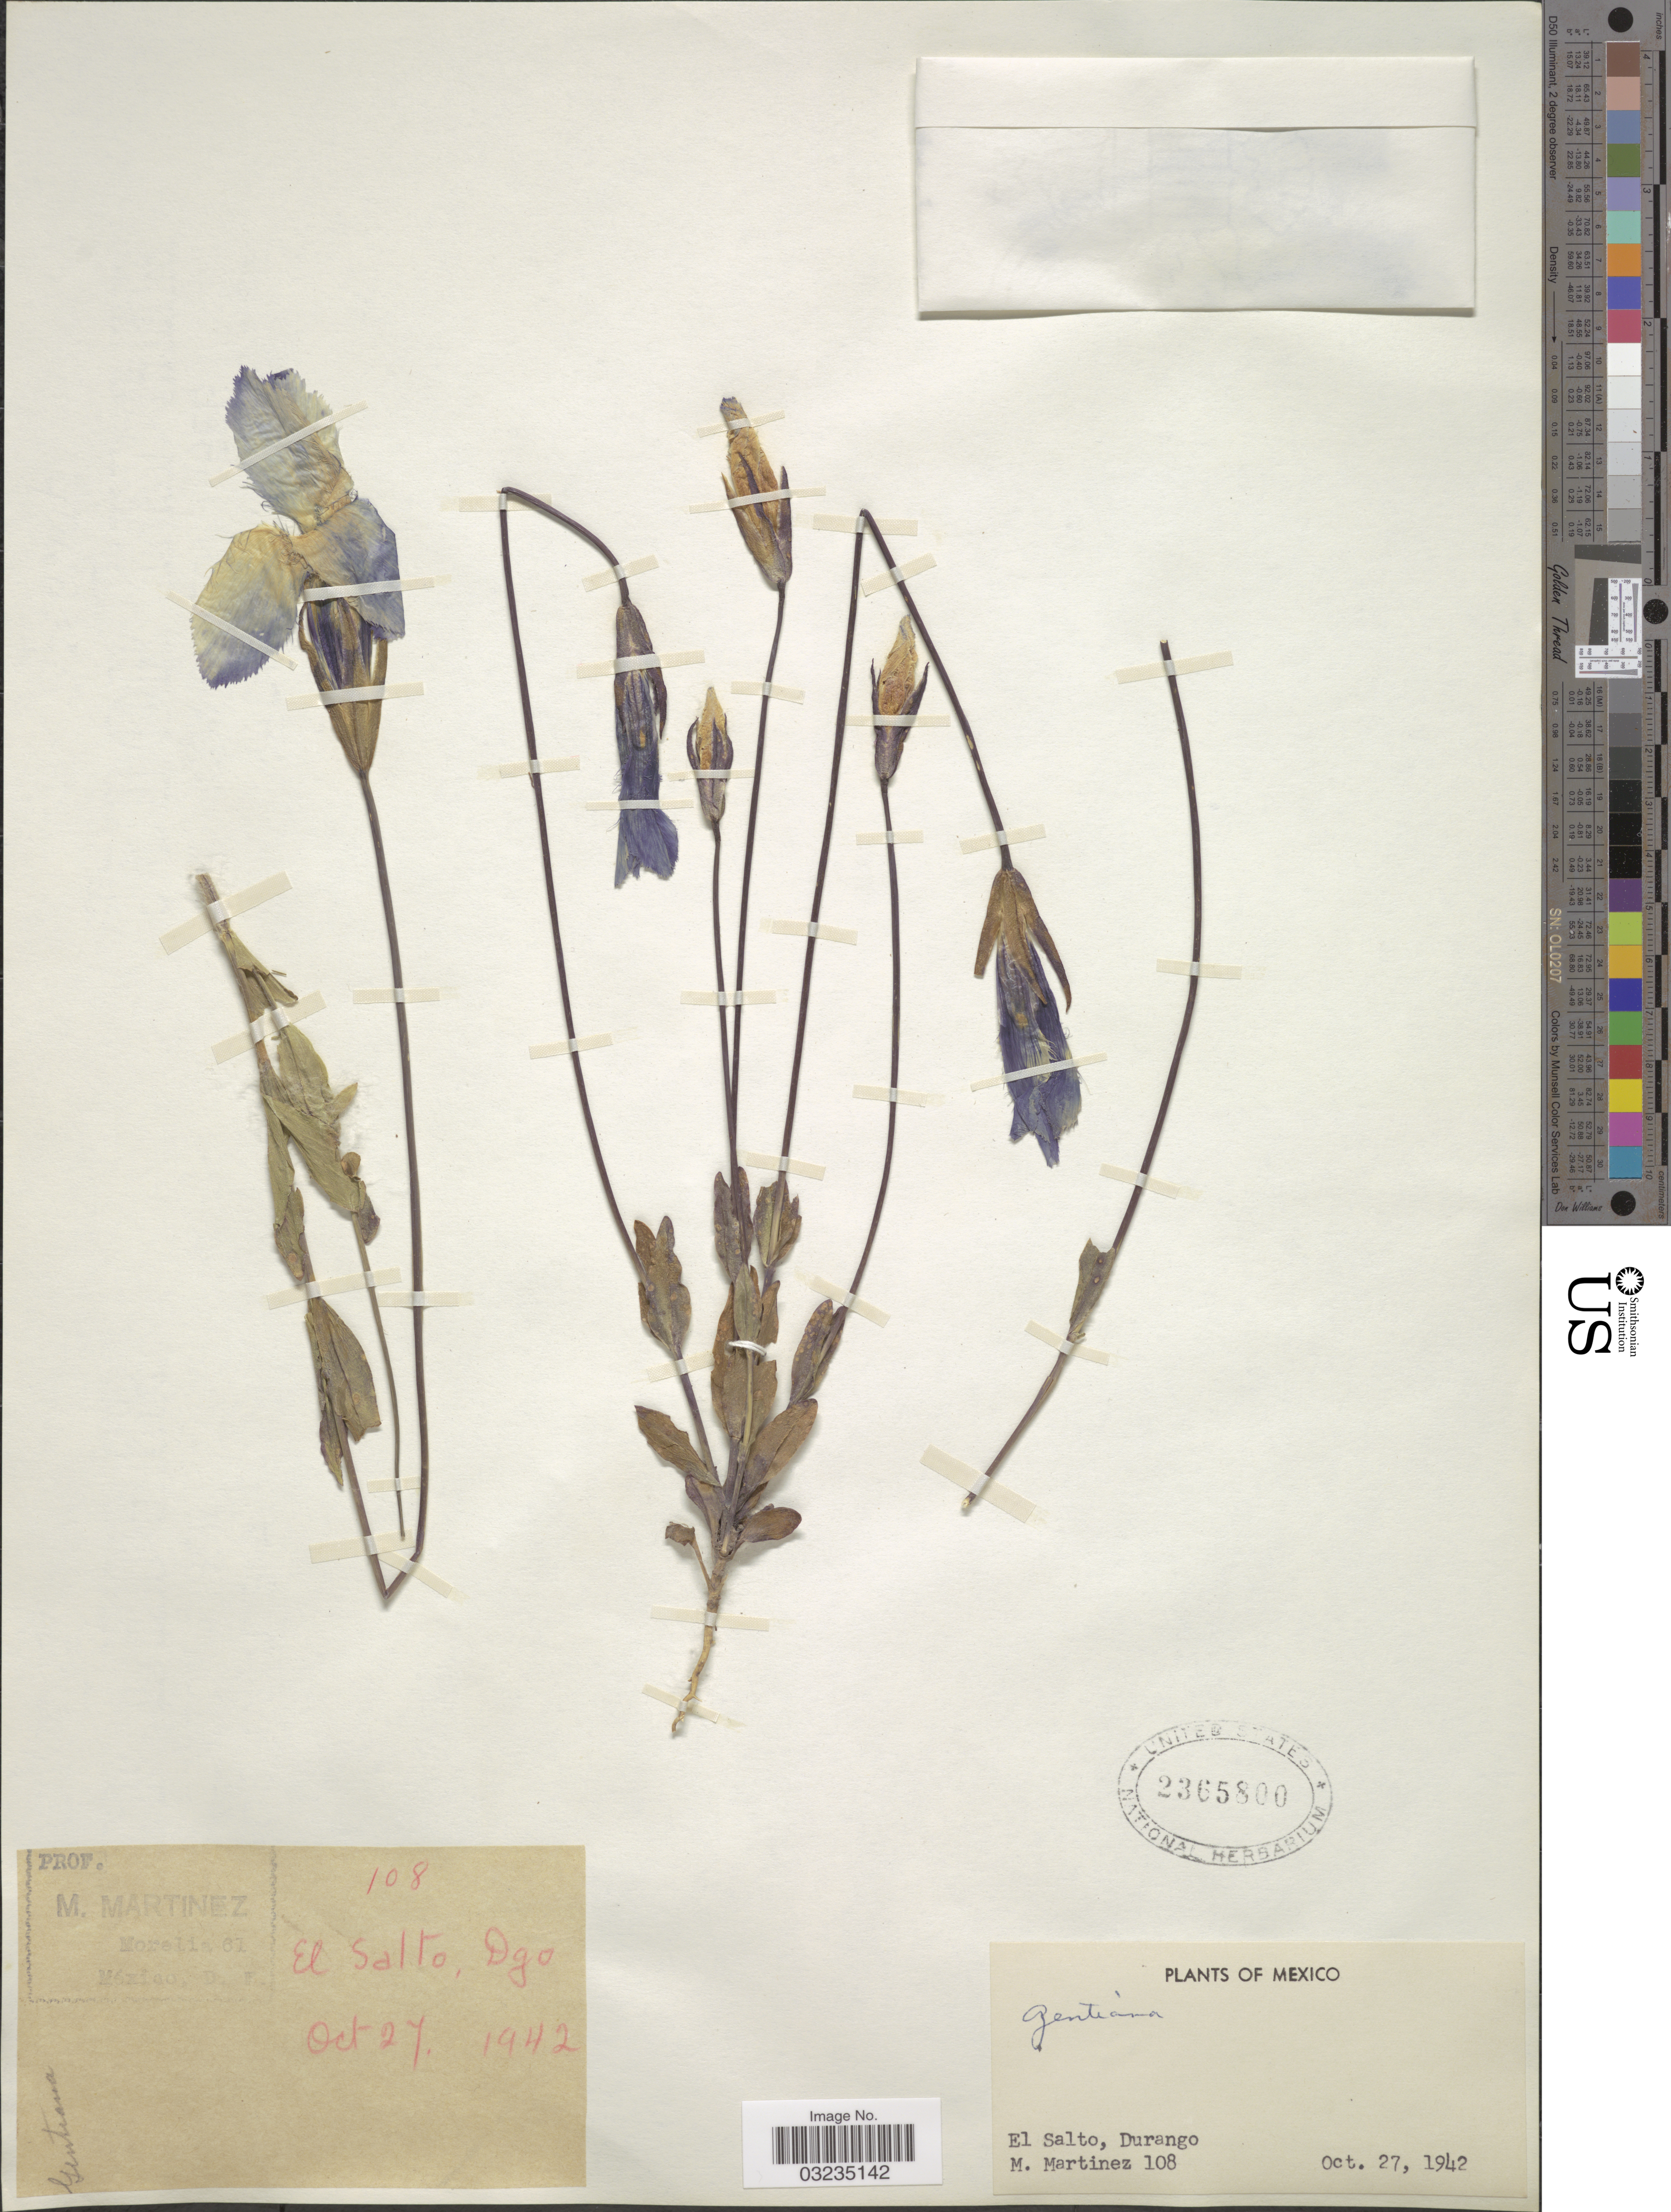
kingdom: Plantae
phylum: Tracheophyta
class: Magnoliopsida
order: Gentianales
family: Gentianaceae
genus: Gentiana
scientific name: Gentiana sp.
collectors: M. Martínez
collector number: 108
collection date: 1942-10-27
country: Mexico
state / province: Durango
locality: El Salto, Dgo.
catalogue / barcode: US 2365800